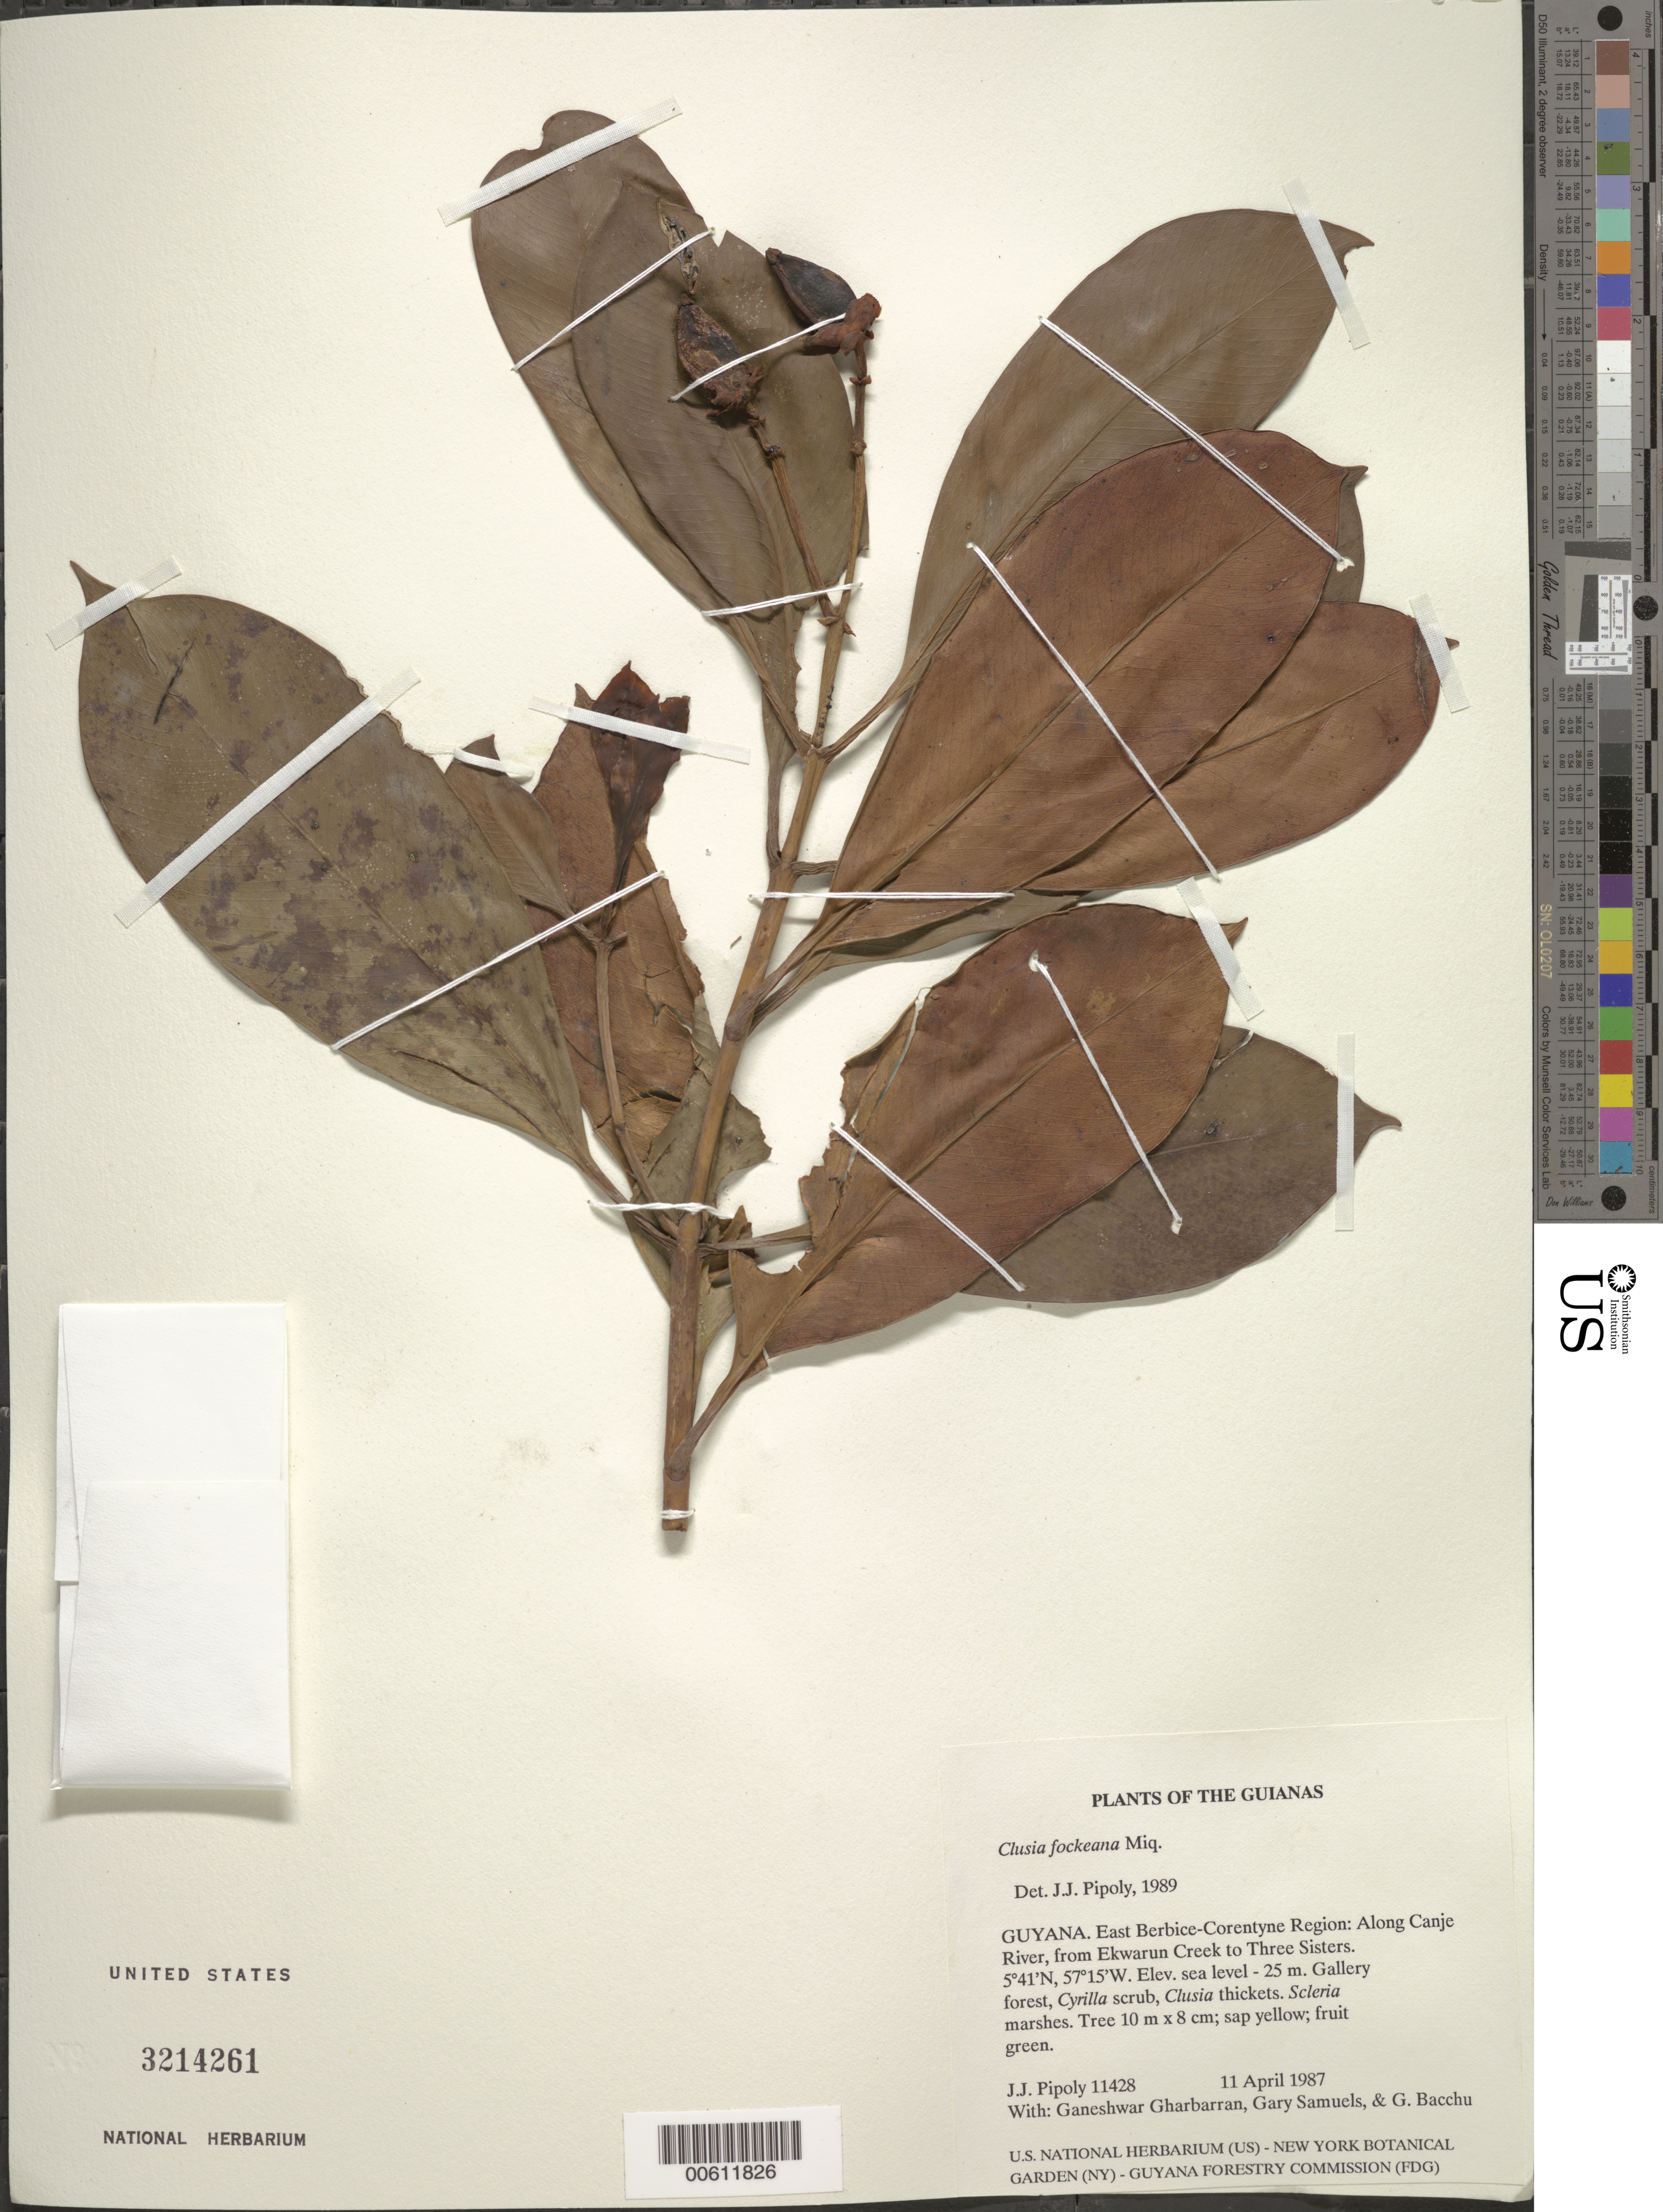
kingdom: Plantae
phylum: Tracheophyta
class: Magnoliopsida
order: Malpighiales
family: Clusiaceae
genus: Clusia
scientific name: Clusia fockeana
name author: Miq.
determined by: Pipoly, J. J., III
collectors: J. J. Pipoly, G. Gharbarran, G. Samuels & G. Bacchus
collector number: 11428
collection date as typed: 11 April 1987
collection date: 1987-04-11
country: Guyana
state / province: E. Berbice-Corentyne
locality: Along Canje River, from Ekwarun Creek to Three Sisters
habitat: Gallery forest, Cyrilla scrub, Clusia thickets. Scleria marshes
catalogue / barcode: US 3214261